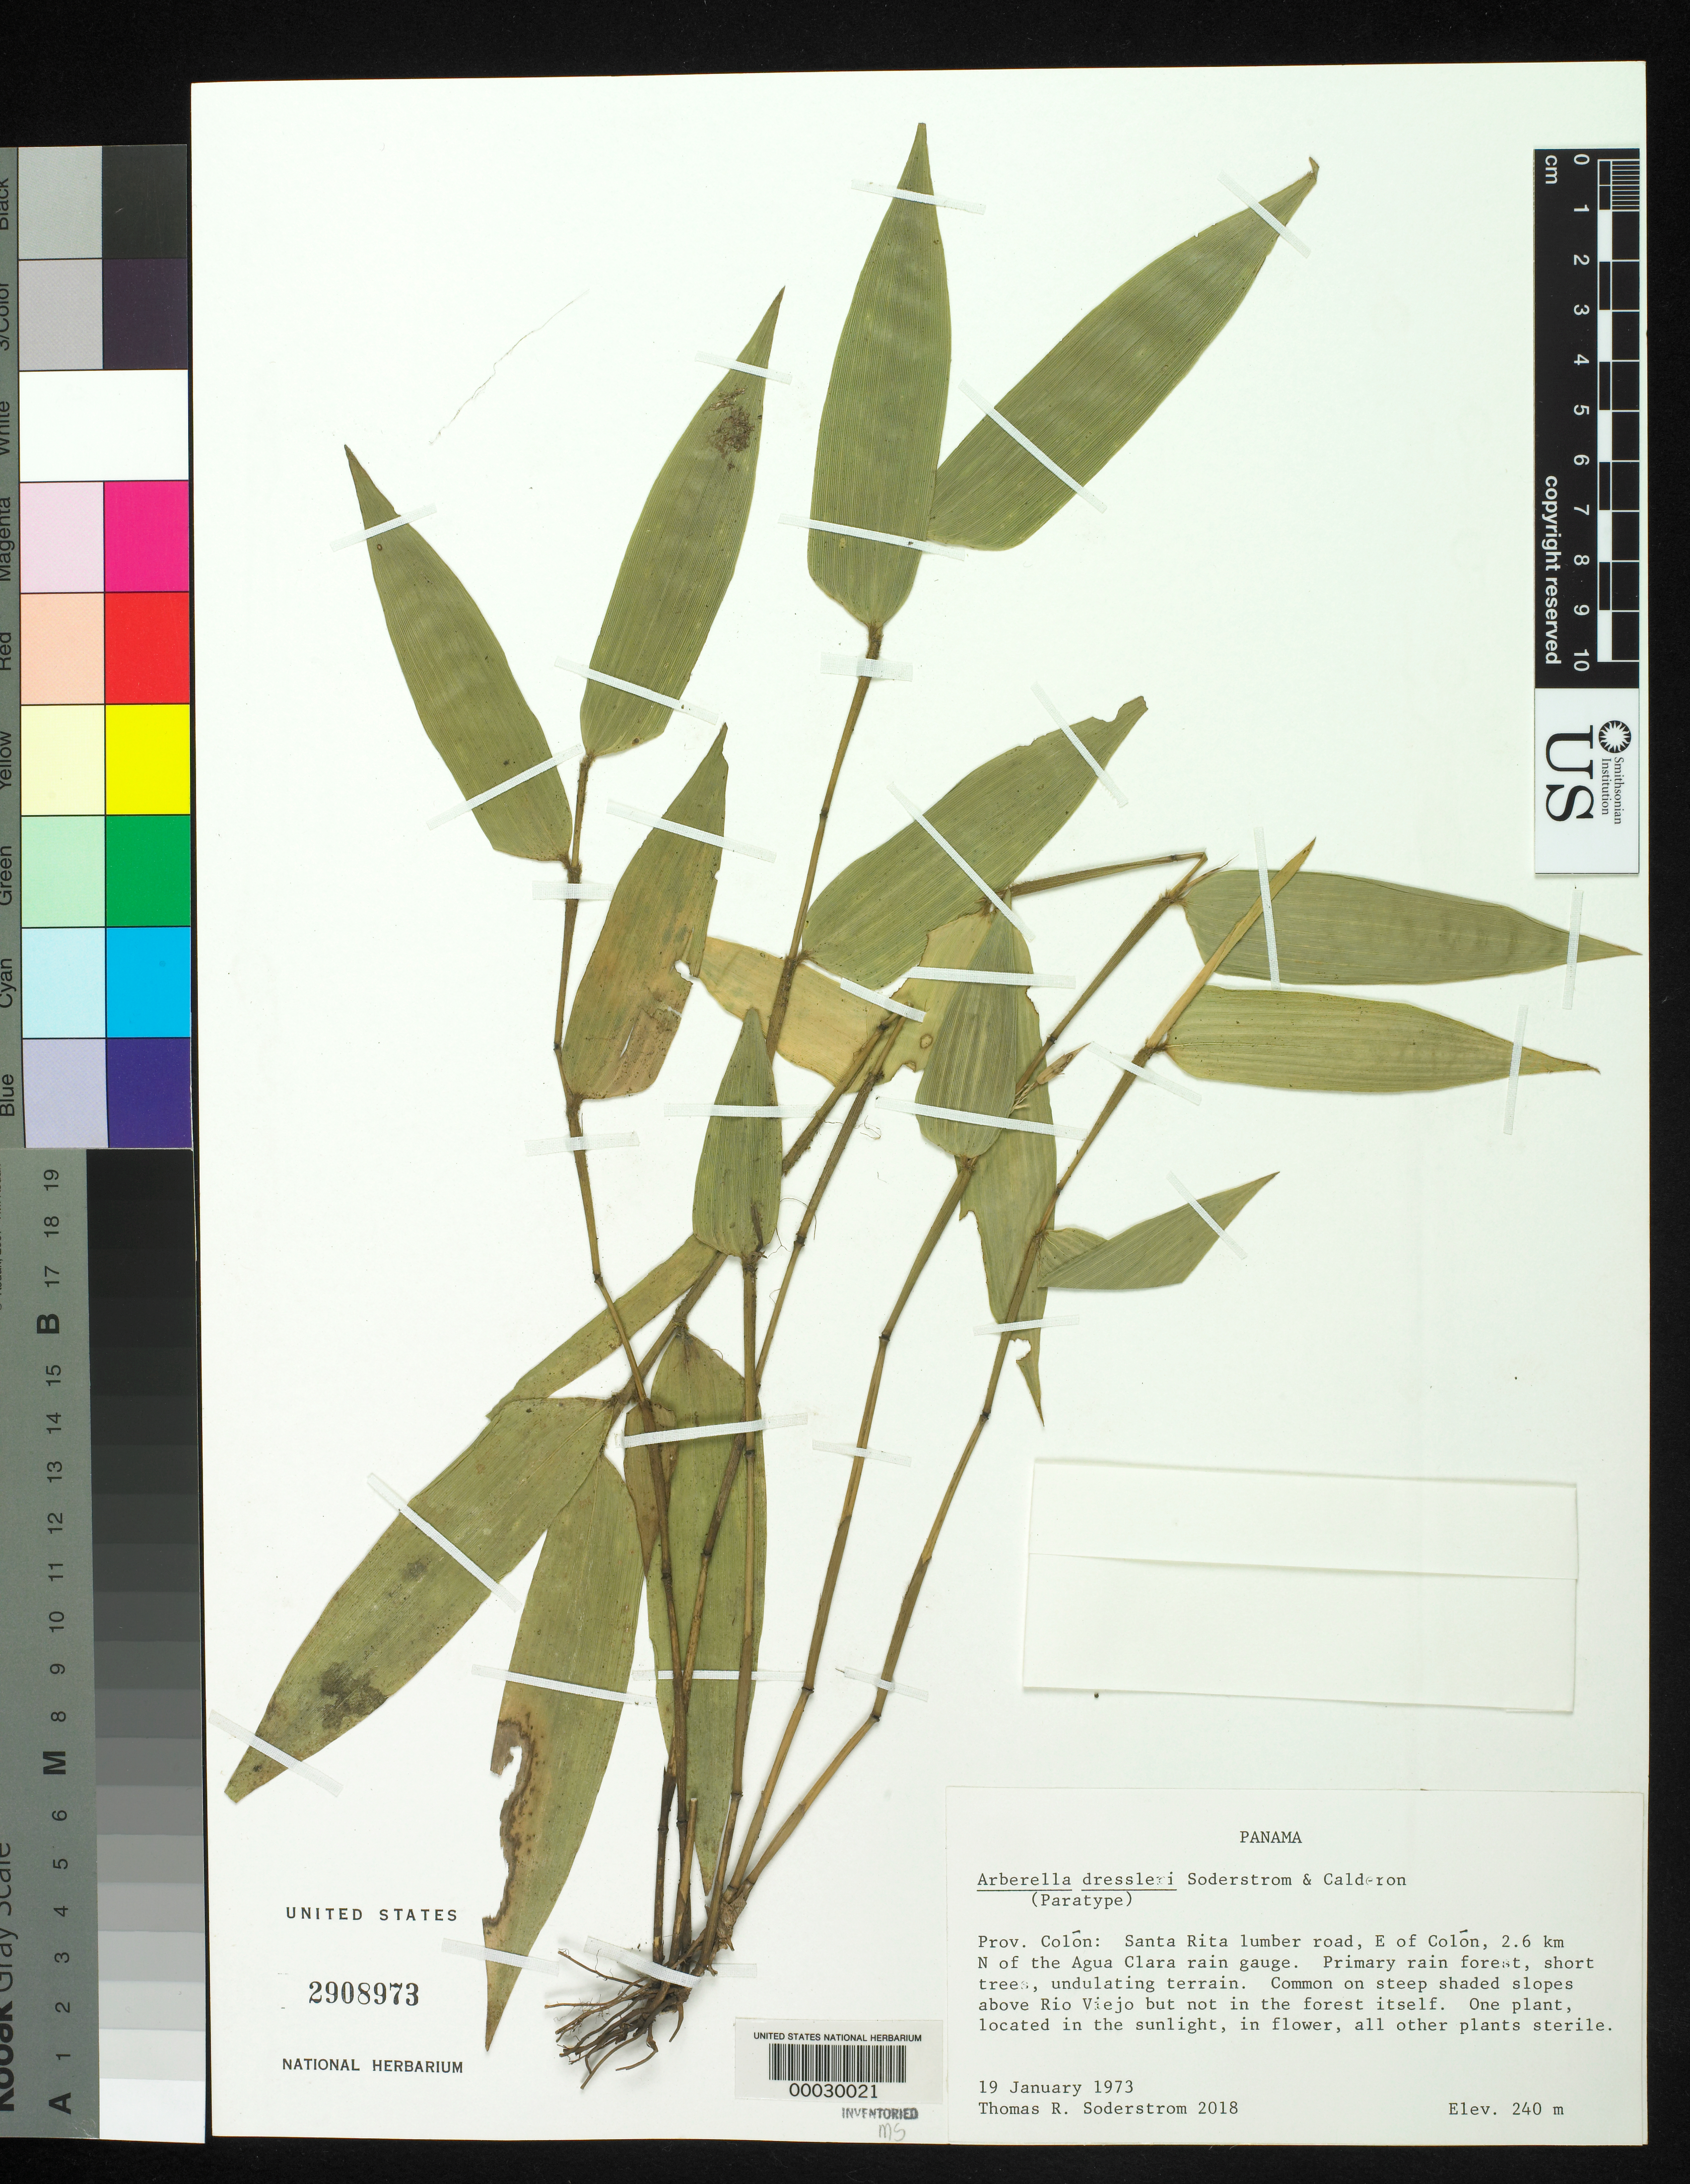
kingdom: Plantae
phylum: Tracheophyta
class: Liliopsida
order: Poales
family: Poaceae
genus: Arberella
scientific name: Arberella dressleri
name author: C. E. Calderón & Soderstr.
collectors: T. R. Soderstrom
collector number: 2018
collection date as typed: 19 Jan 1973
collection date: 1973-01-19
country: Panama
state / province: Colón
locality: Santa Rita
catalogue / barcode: US 2908973